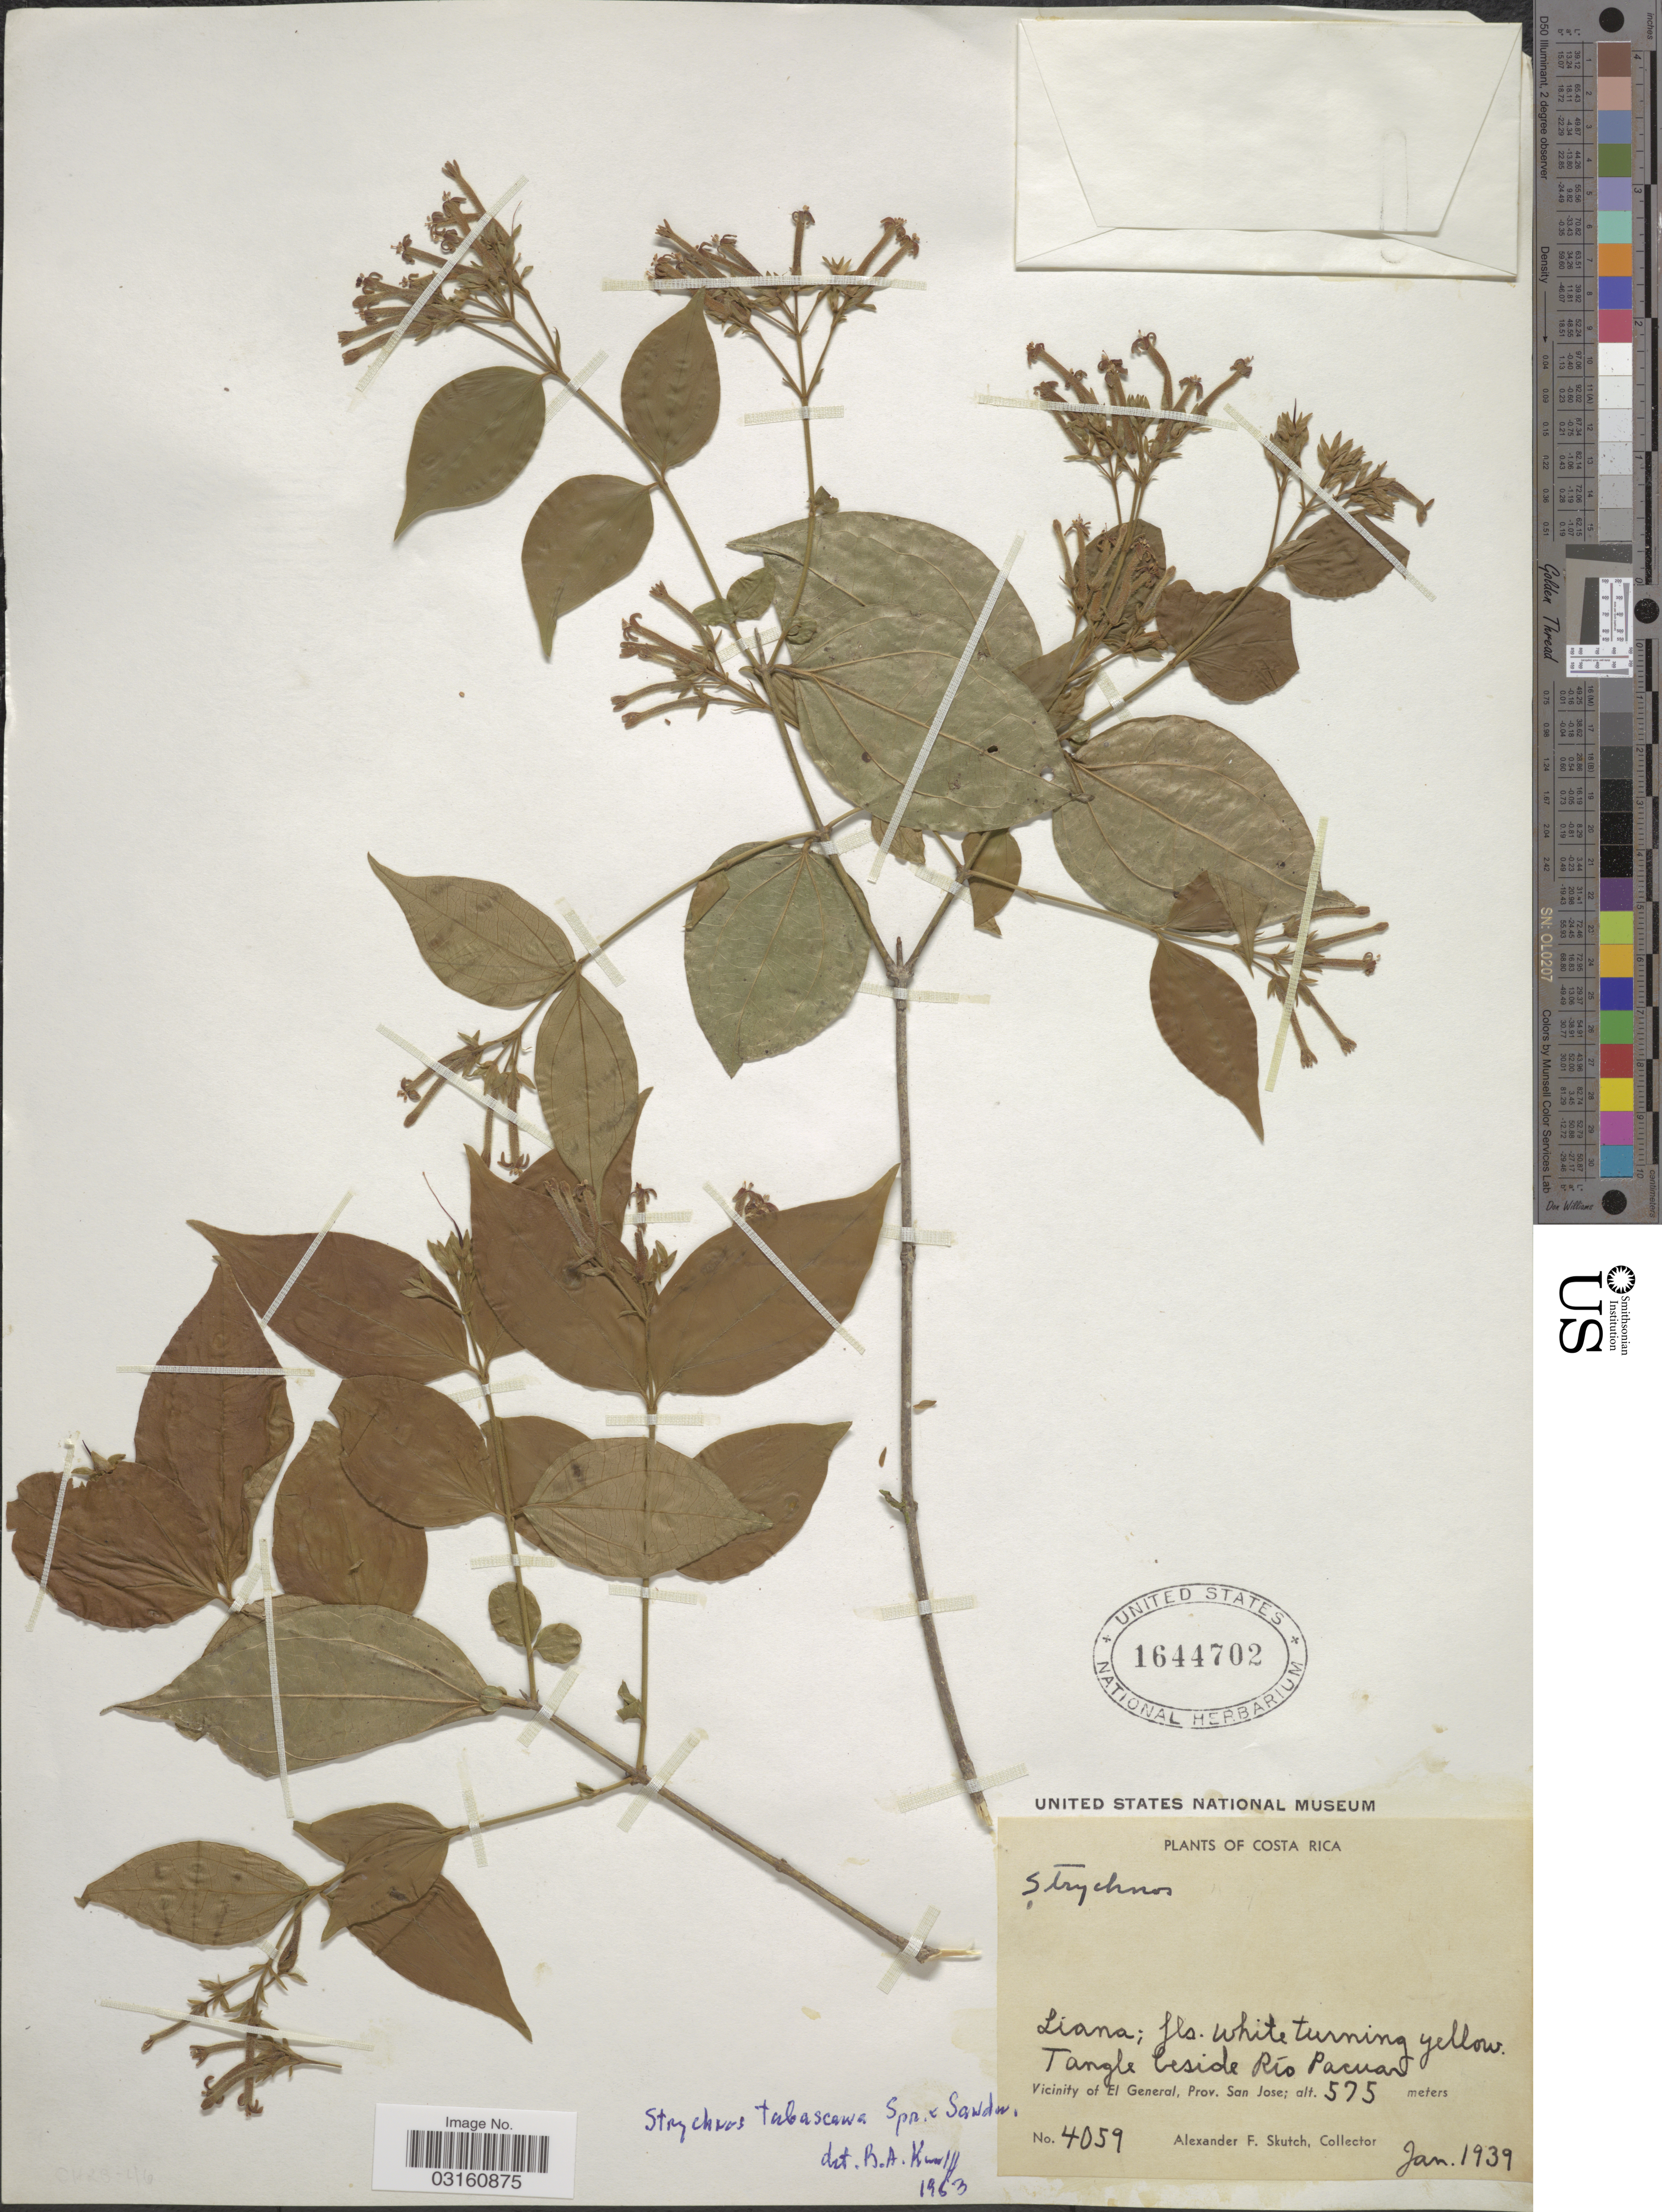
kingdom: Plantae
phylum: Tracheophyta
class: Magnoliopsida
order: Gentianales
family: Loganiaceae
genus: Strychnos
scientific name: Strychnos tabascana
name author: Sprague & Sandwith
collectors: A. F. Skutch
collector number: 4059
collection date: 1939-01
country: Costa Rica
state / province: San José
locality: Tangle beside Río Pacuar. Vicinity of El General.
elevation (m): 575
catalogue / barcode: US 1644702